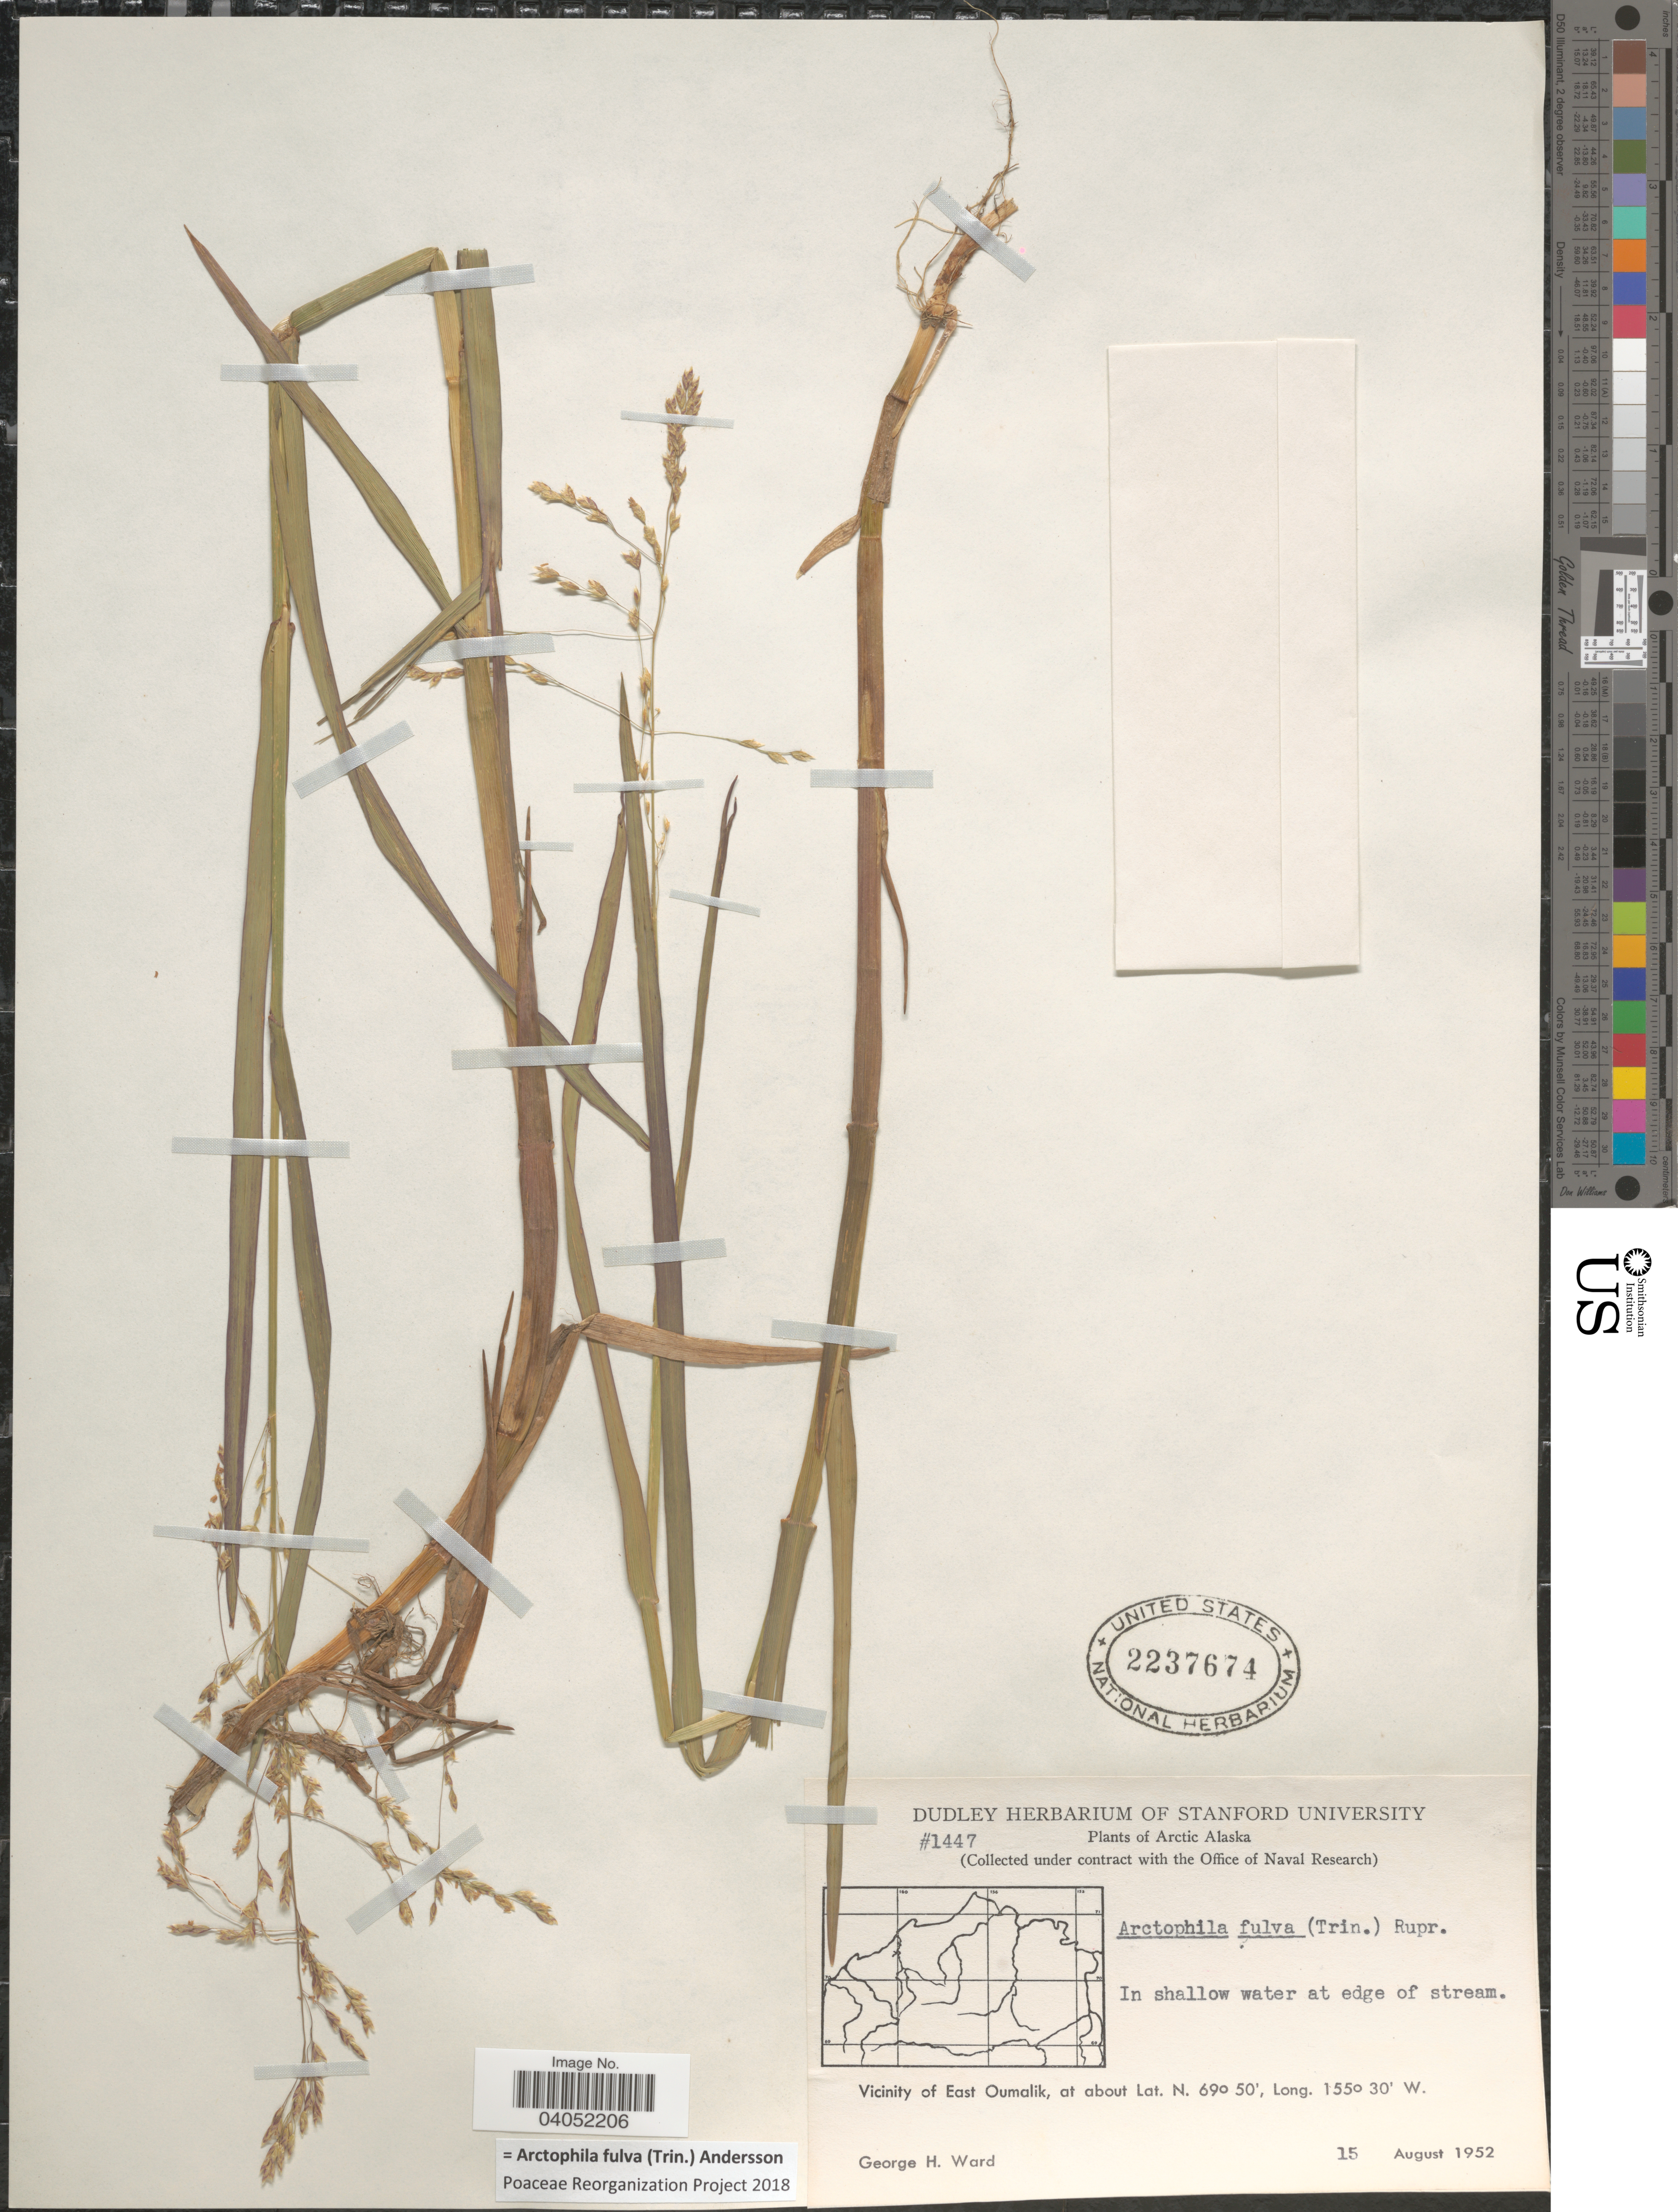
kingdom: Plantae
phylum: Tracheophyta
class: Liliopsida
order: Poales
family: Poaceae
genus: Arctophila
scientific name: Arctophila fulva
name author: (Trin.) Andersson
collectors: G. H. Ward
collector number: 1447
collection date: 1952-08-15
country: United States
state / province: Alaska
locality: Arctic Alaska. Vicinity of East Oumalik.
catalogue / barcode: US 2237674